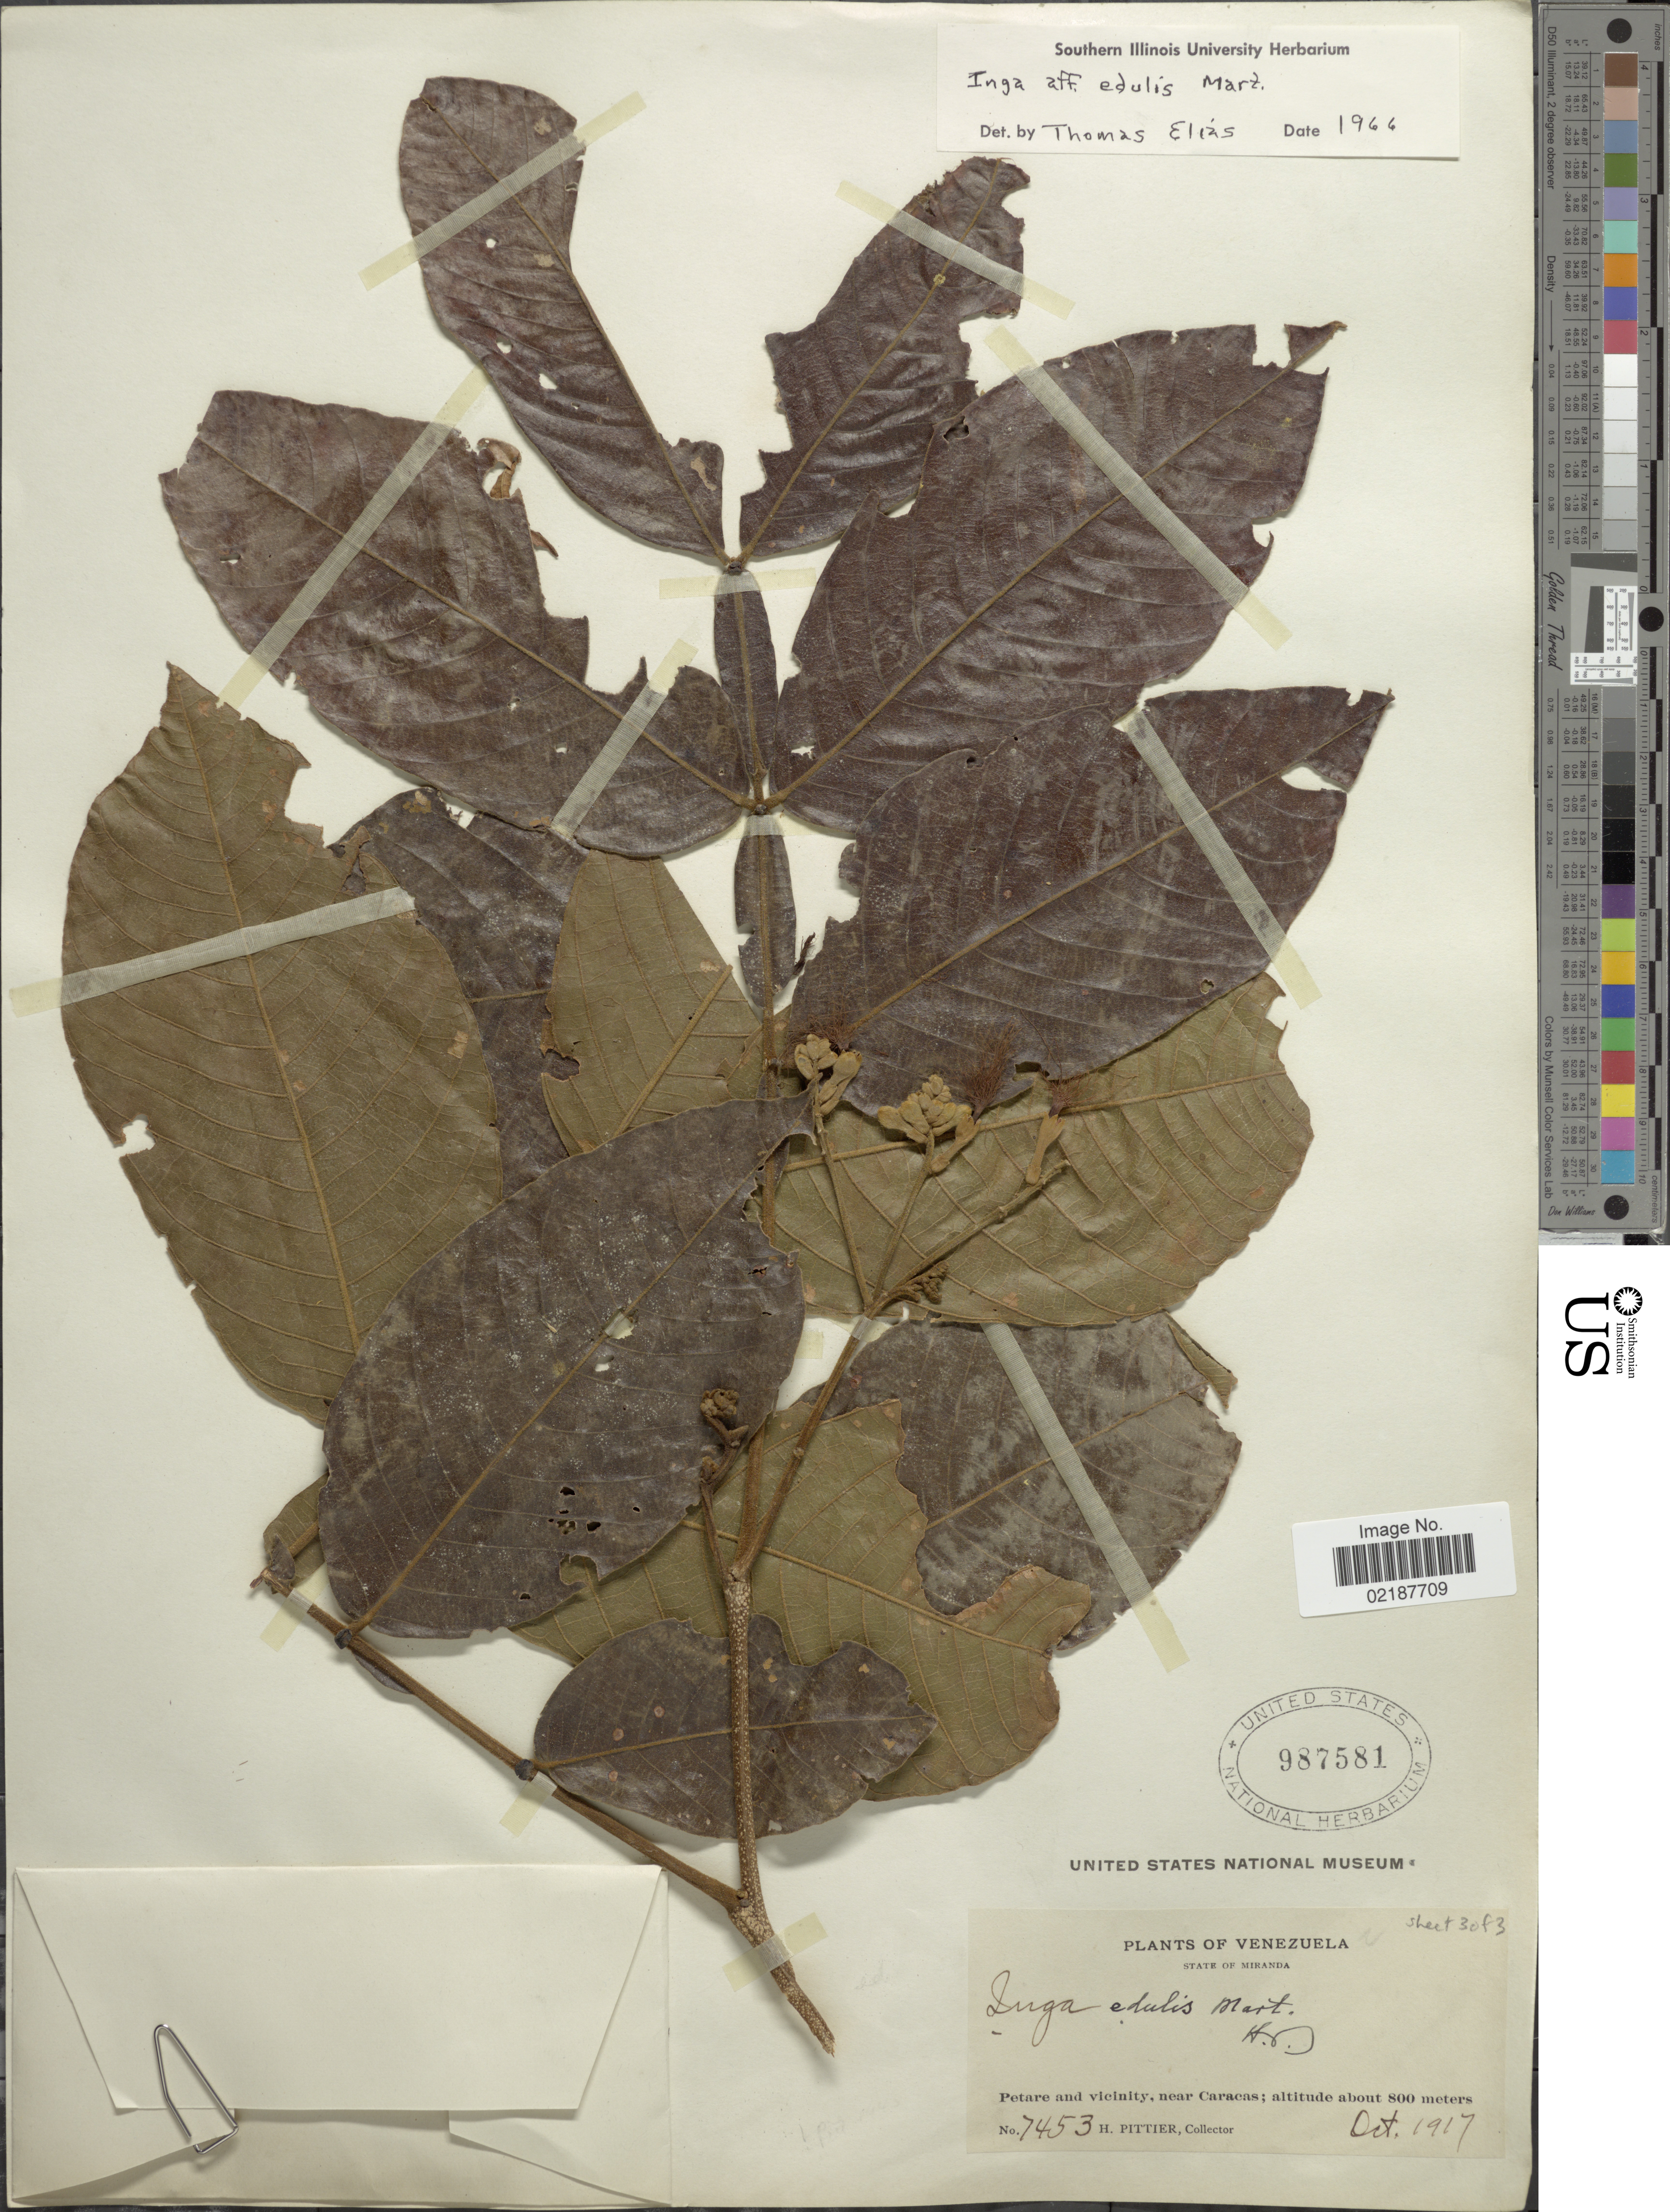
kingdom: Plantae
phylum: Tracheophyta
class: Magnoliopsida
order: Fabales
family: Fabaceae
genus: Inga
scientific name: Inga edulis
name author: Mart.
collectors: H. F. Pittier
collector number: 7453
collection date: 1917-10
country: Venezuela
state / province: Miranda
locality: Petare and vicinity, near Caracas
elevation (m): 800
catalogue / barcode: US 987581